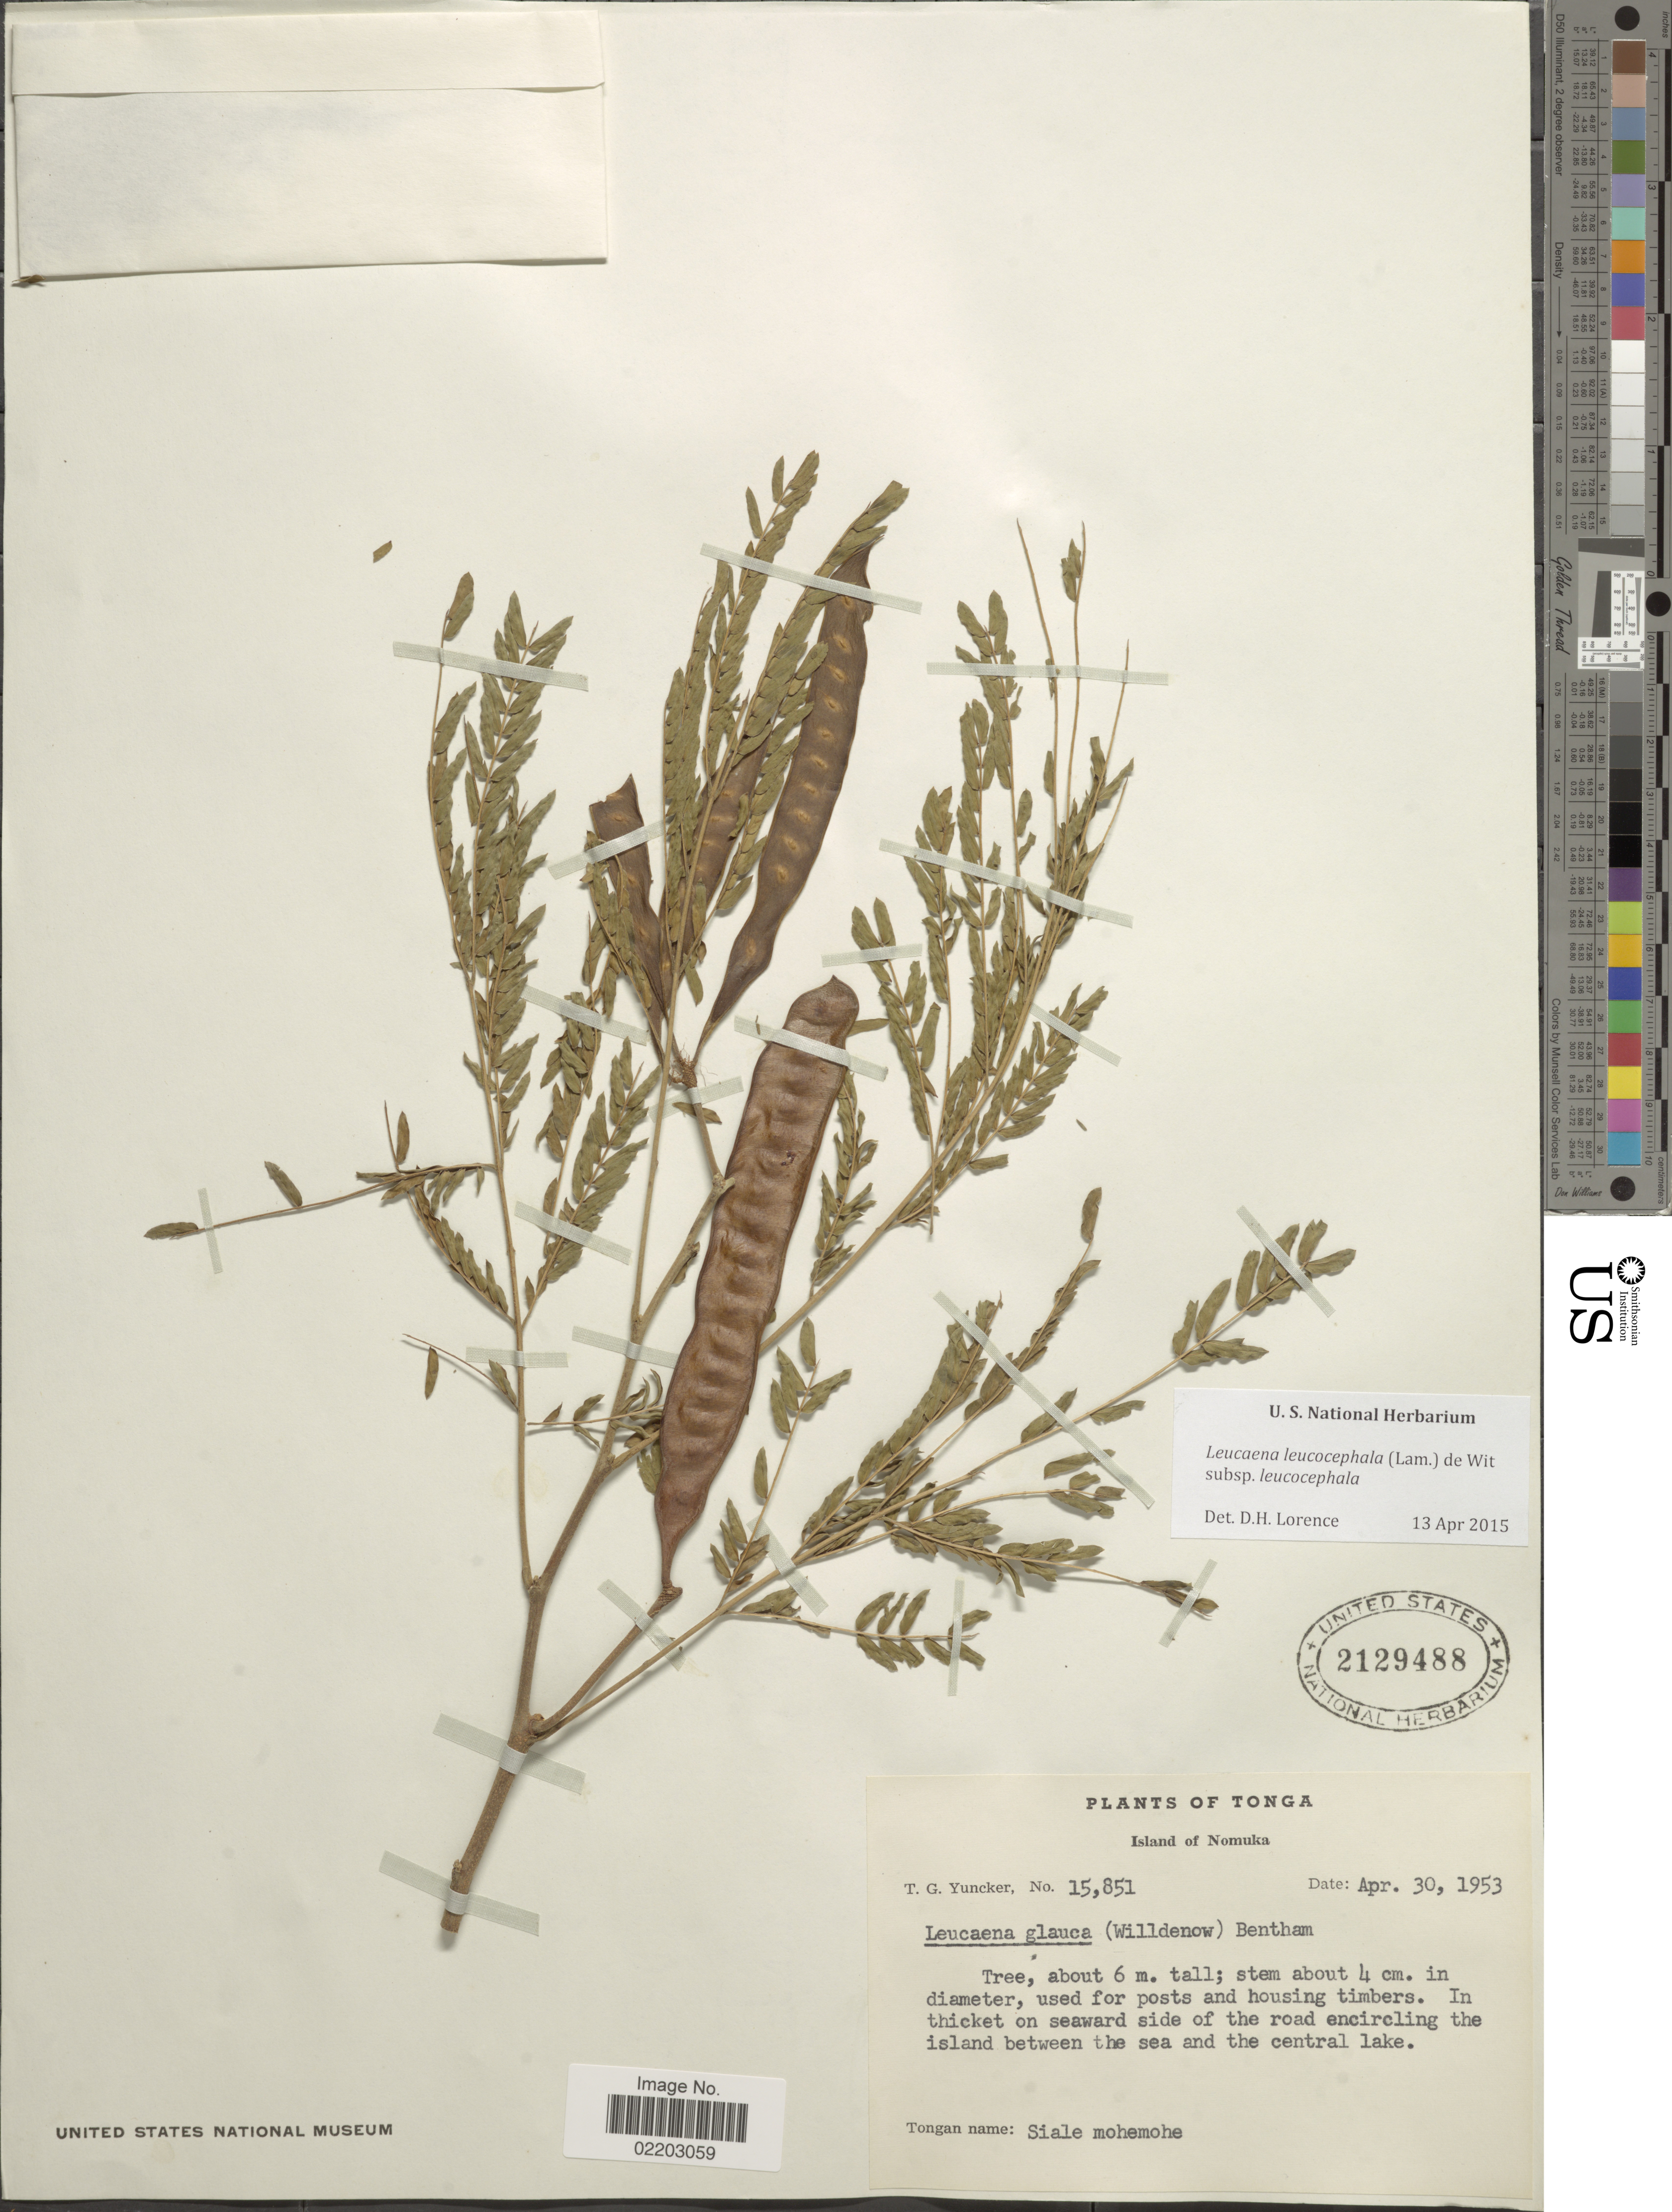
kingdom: Plantae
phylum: Tracheophyta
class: Magnoliopsida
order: Fabales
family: Fabaceae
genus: Leucaena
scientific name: Leucaena leucocephala subsp. leucocephala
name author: (Lam.) de Wit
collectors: T. G. Yuncker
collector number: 15851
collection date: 1953-04-30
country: Tonga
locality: Island of Nomuka. Tonga. In thicket on seaward side of the road encircling the island between the sea and the central lake.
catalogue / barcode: US 2129488